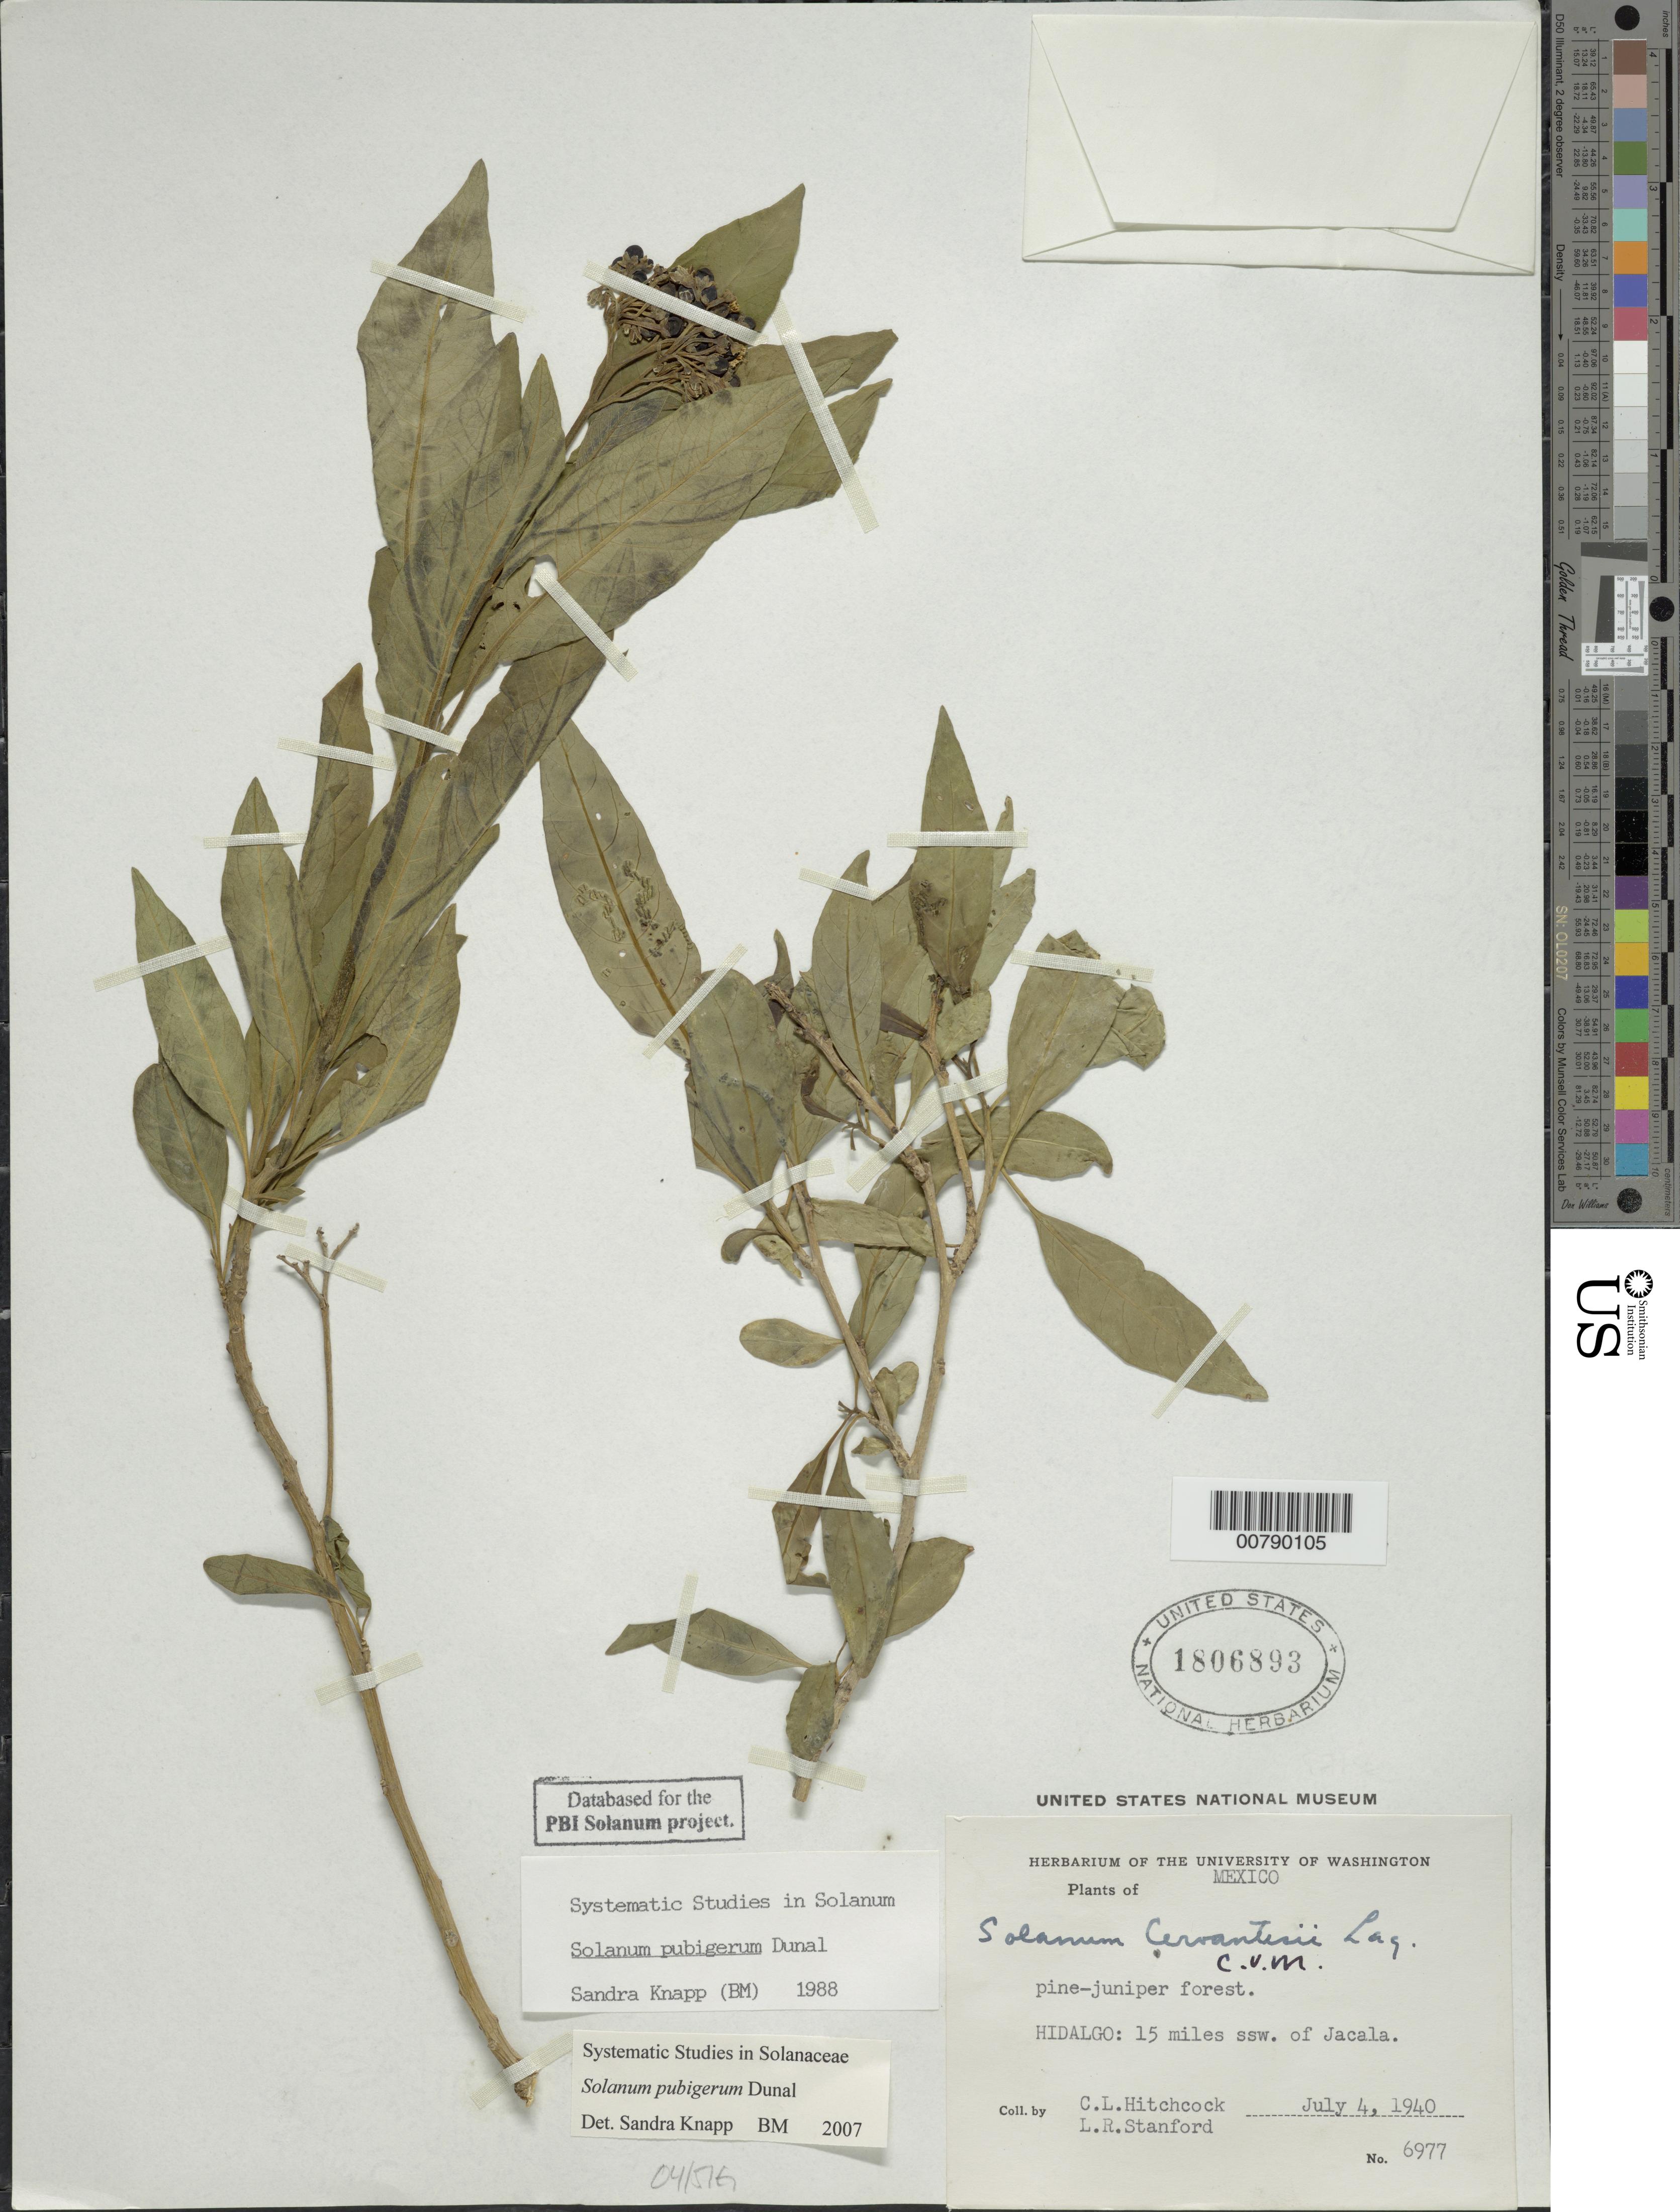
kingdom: Plantae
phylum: Tracheophyta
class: Magnoliopsida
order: Solanales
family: Solanaceae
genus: Solanum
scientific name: Solanum pubigerum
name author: Dunal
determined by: Knapp, S. D.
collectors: C. L. Hitchcock & L. R. Stanford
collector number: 6977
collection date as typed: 4 Jul 1940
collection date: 1940-07-04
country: Mexico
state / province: Hidalgo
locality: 15 miles ssw of Jacala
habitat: pine-juniper forest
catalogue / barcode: US 1806893